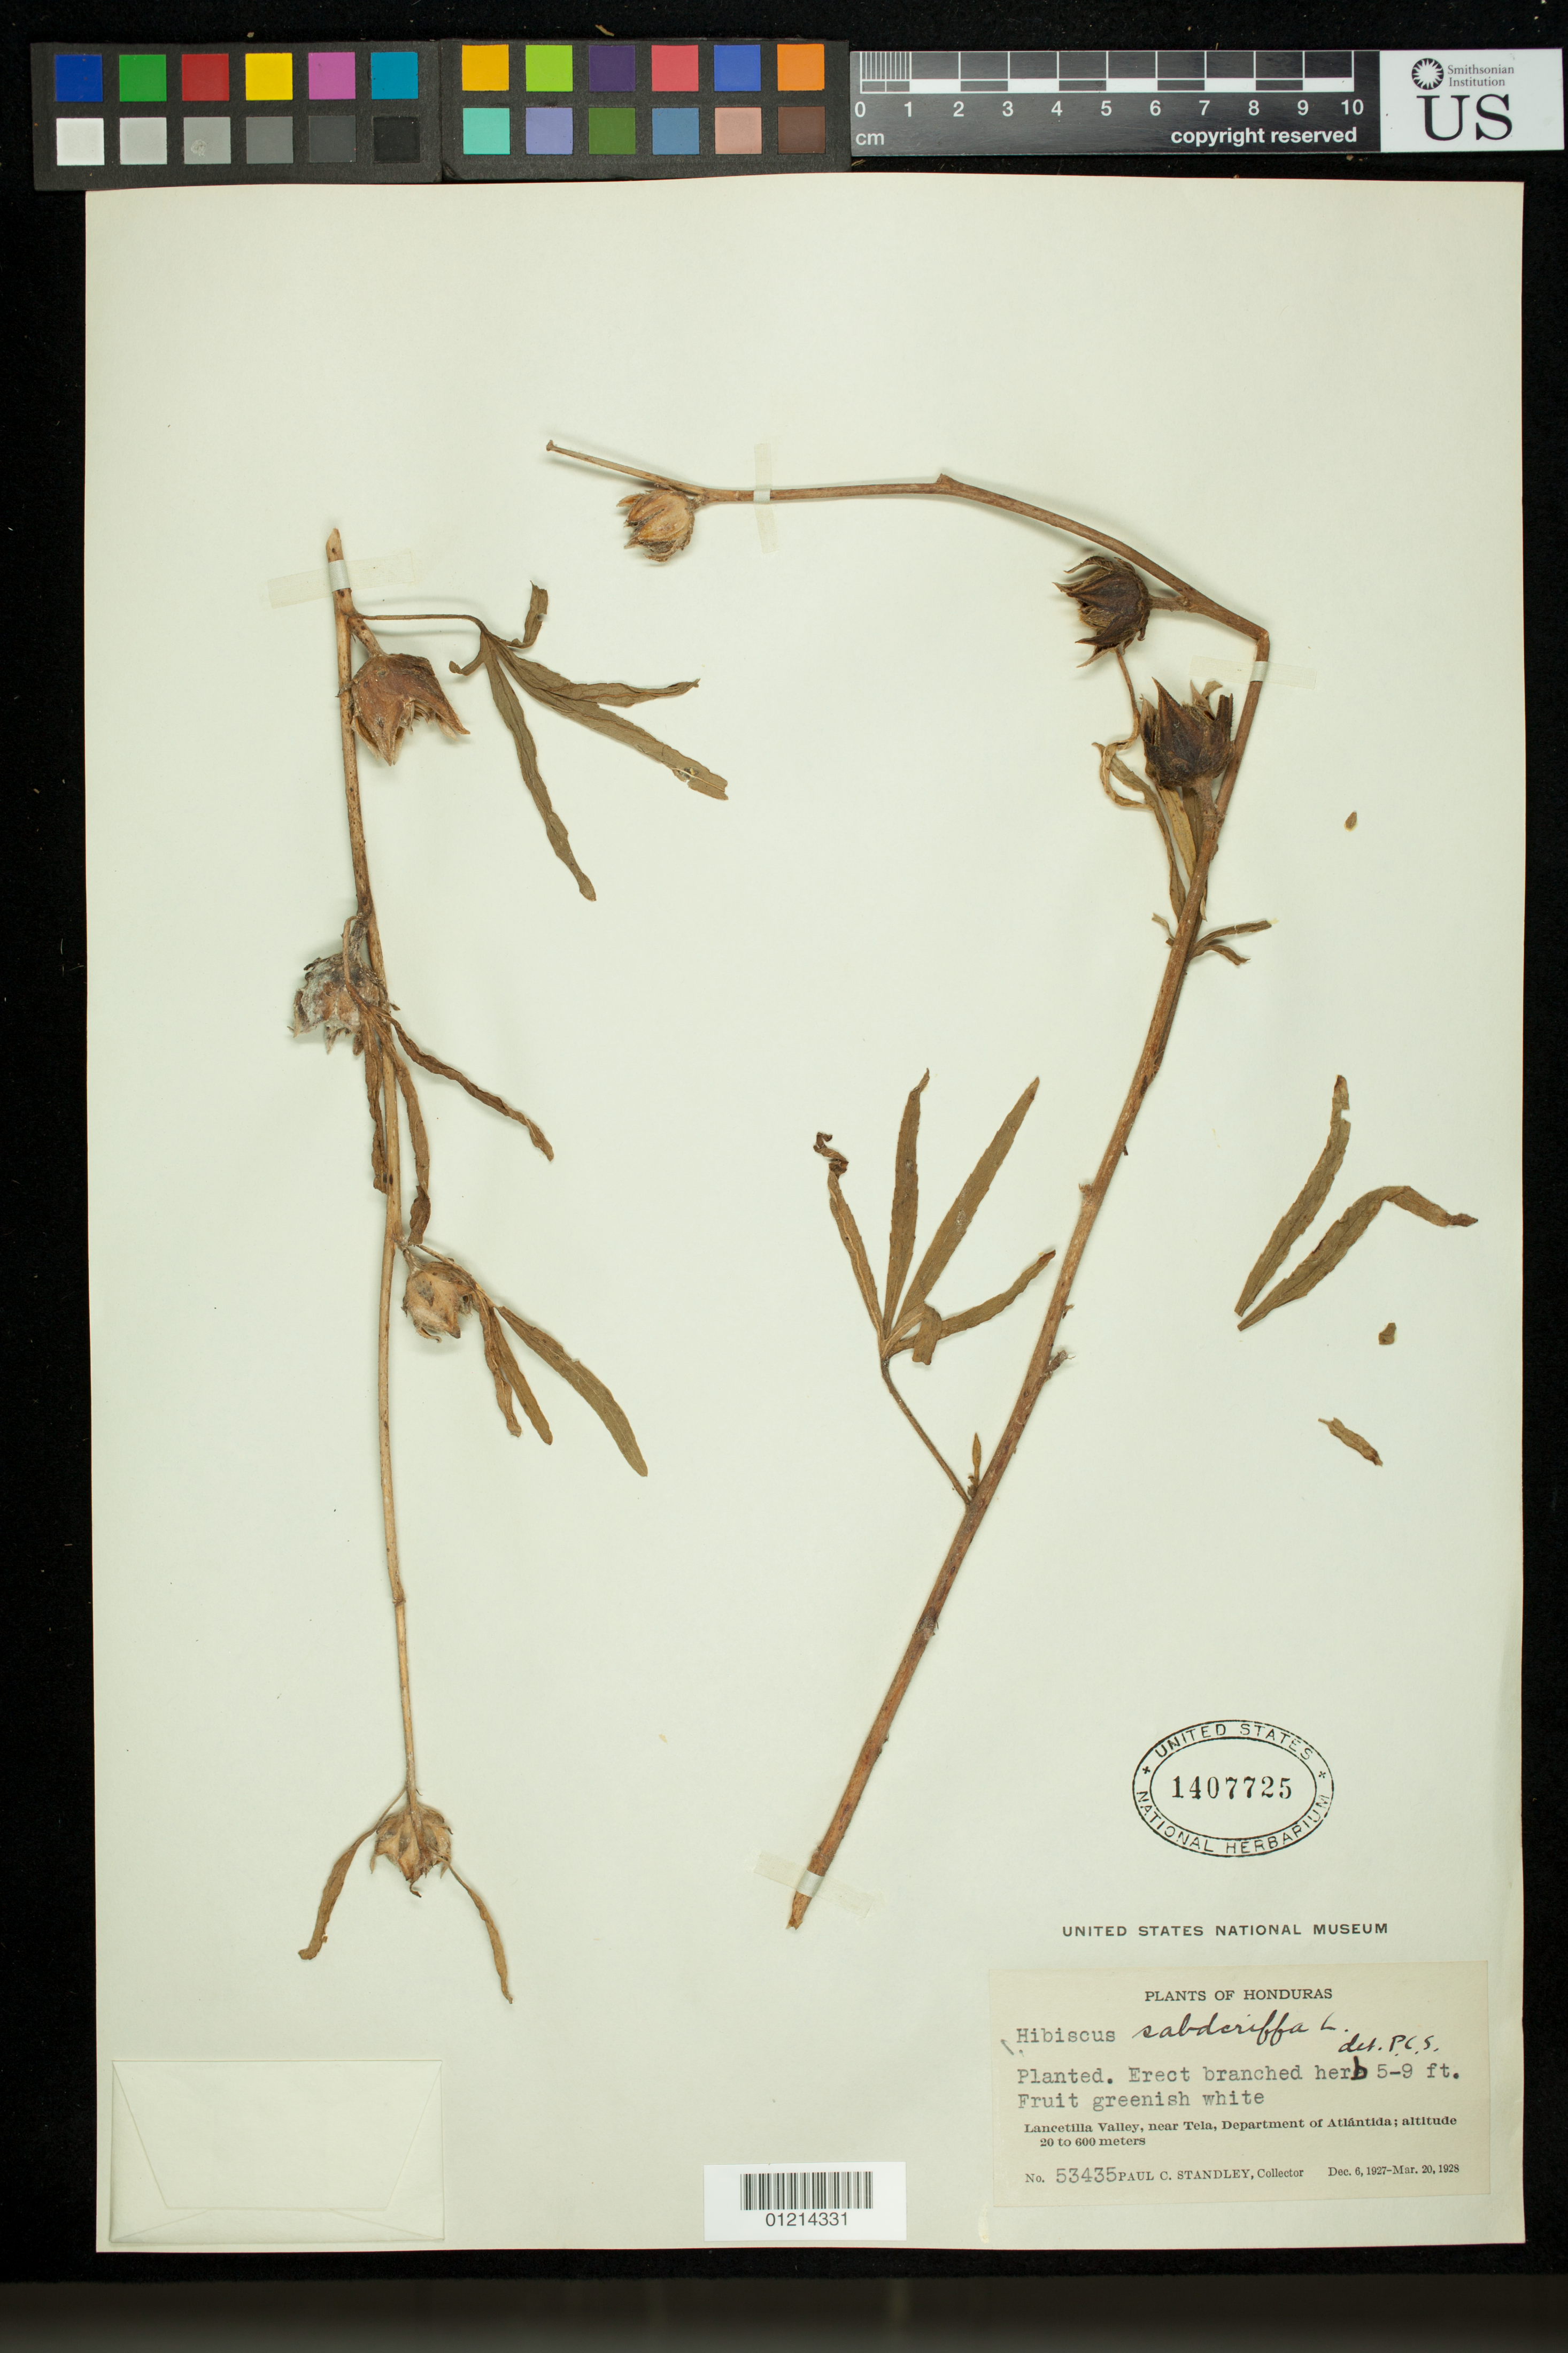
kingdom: Plantae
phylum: Tracheophyta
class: Magnoliopsida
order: Malvales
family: Malvaceae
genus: Sabdariffa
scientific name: Sabdariffa gossypiifolia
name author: (Mill.) M.M. Hanes & R.L. Barrett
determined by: Dorr, Laurence J., Curator (BOT), Smithsonian Institution - National Museum of Natural History (UNITED STATES)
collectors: P. C. Standley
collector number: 53435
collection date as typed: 06 Dec 1927 to 20 Mar 1928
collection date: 1927-12-06/1928-03-20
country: Honduras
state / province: Atlántida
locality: Lancetilla Valley, near Tela, Department of Atlántida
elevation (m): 20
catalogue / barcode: US 1407725